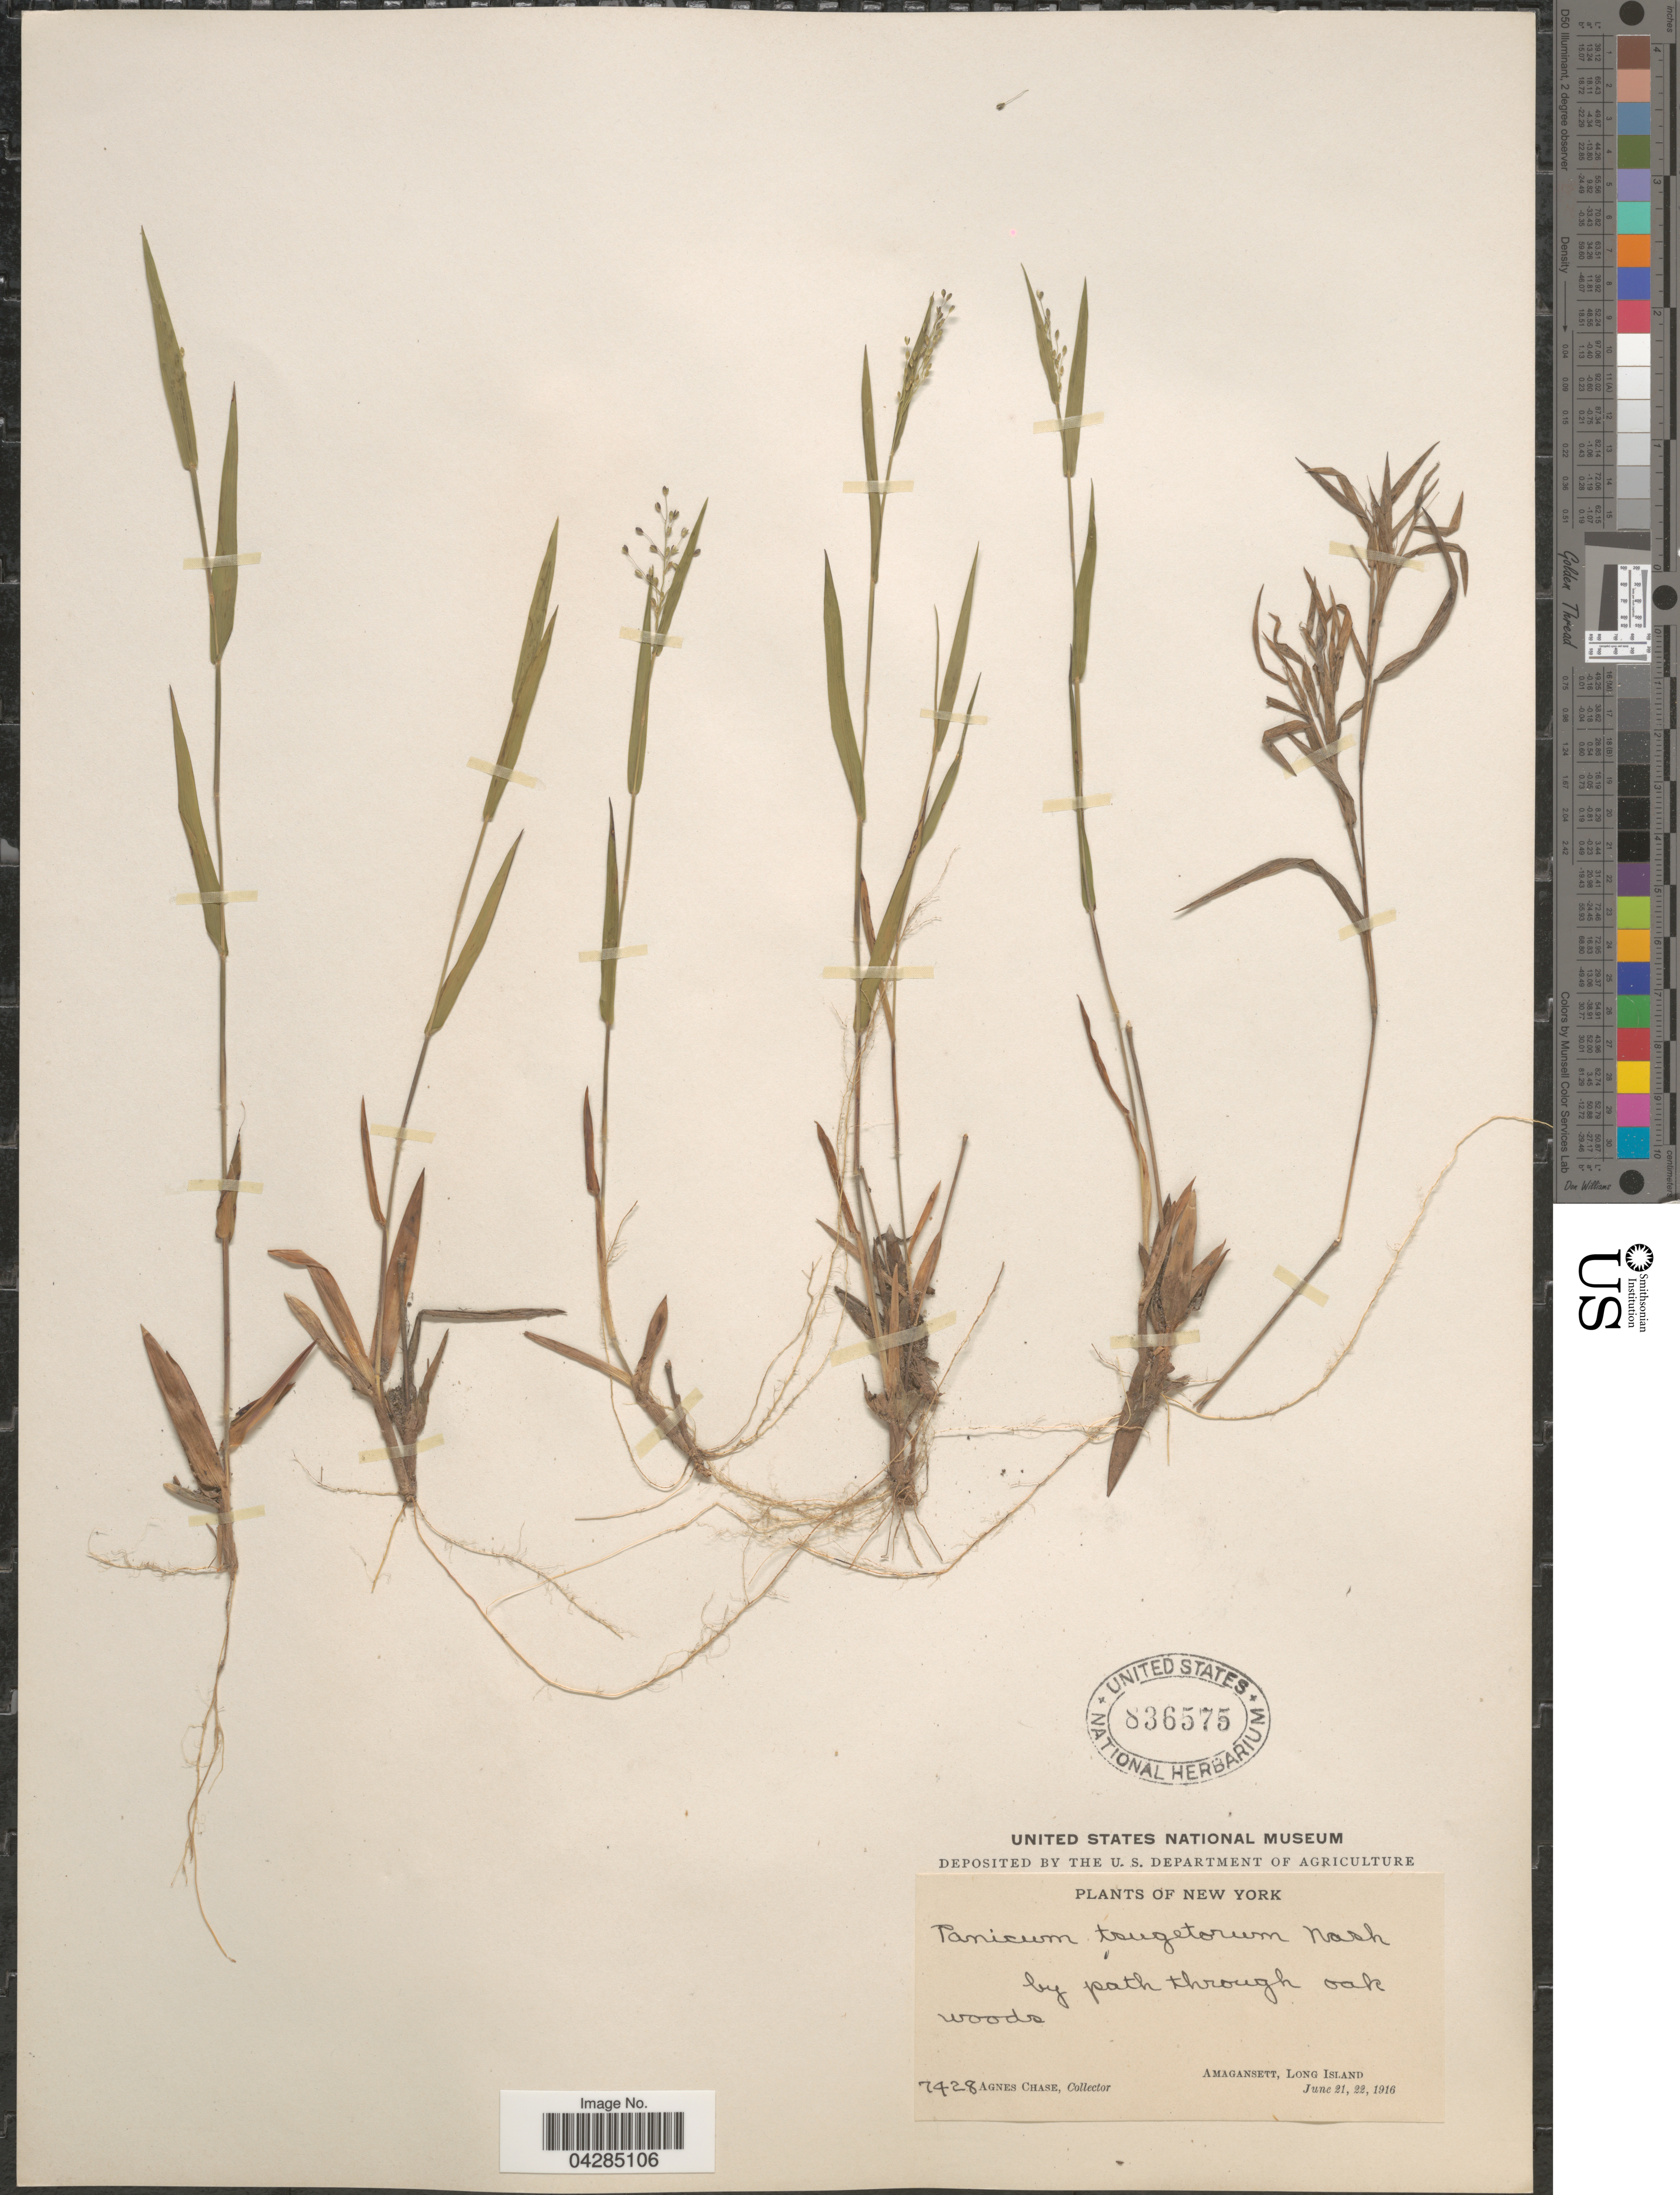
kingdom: Plantae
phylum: Tracheophyta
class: Liliopsida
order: Poales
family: Poaceae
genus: Dichanthelium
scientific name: Dichanthelium portoricense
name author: (Desv. ex Ham.) B.F. Hansen & Wunderlin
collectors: A. Chase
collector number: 7428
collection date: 1916-06-21/1916-06-22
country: United States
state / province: New York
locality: By path through oak woods. Amagansett, Long Island.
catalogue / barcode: US 836575